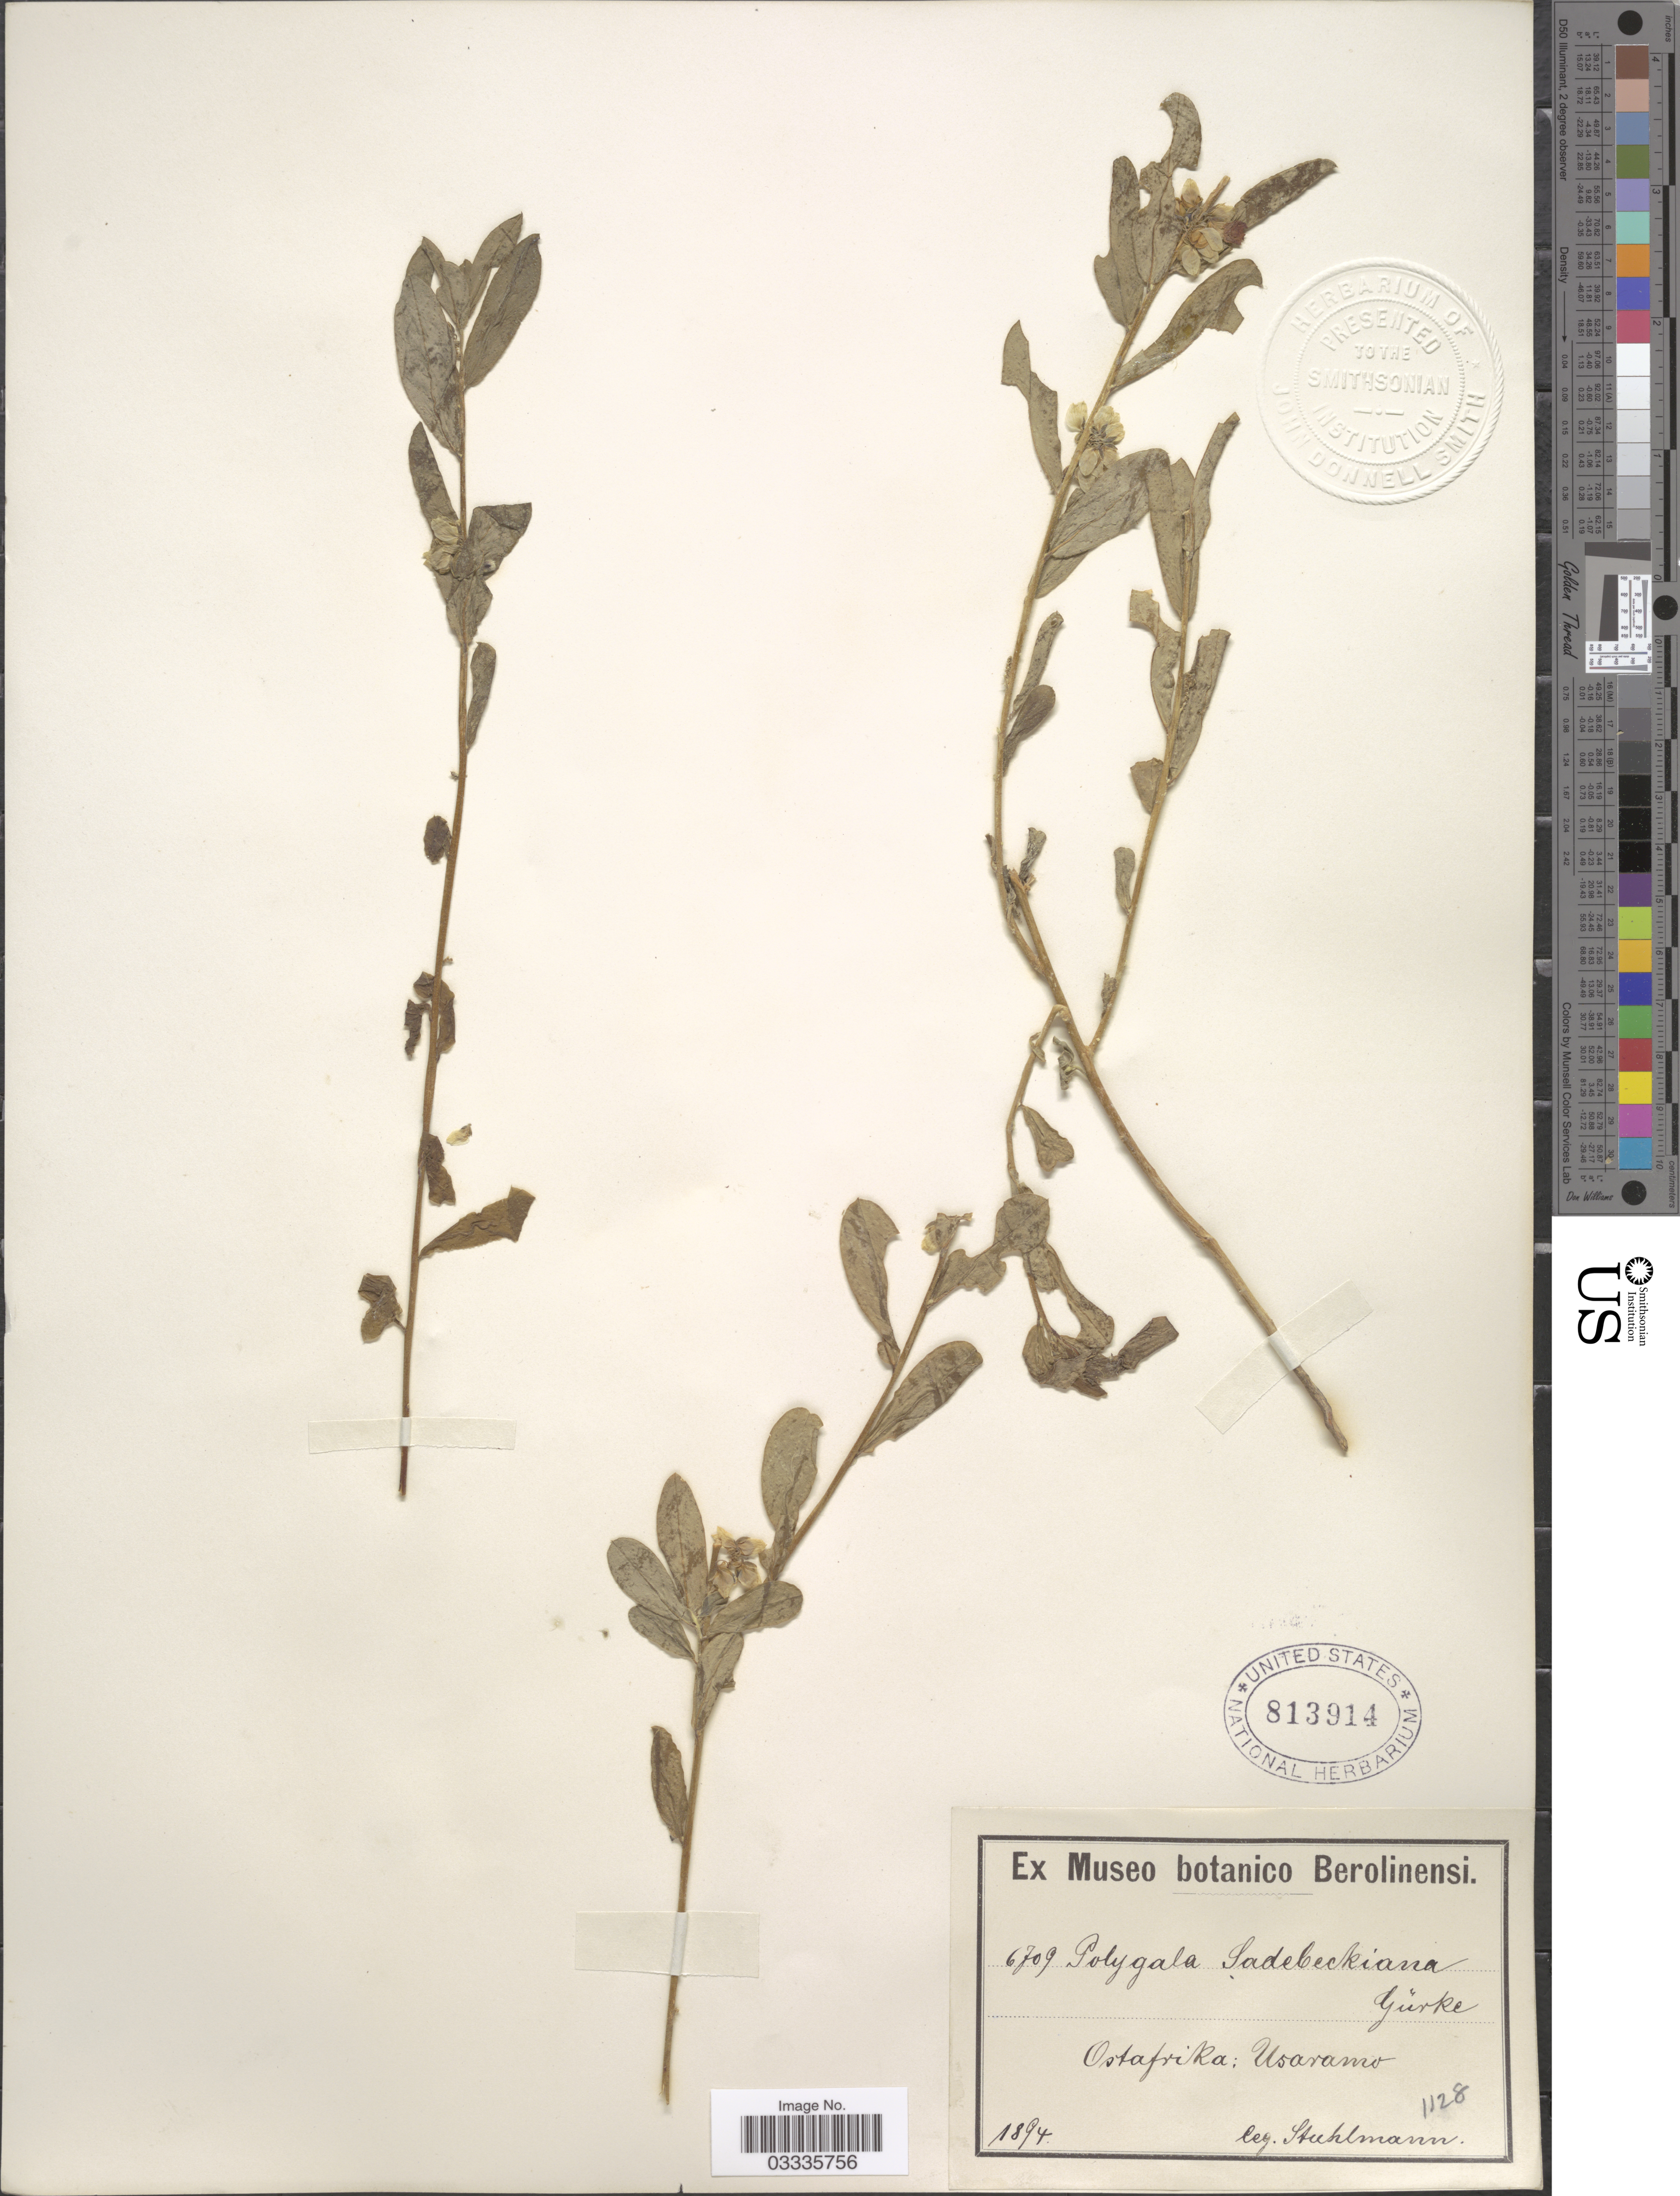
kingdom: Plantae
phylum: Tracheophyta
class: Magnoliopsida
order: Fabales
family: Polygalaceae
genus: Polygala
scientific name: Polygala sadebeckaina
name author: Gürke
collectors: -. Stuhlmann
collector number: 6709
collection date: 1894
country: Tanzania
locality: Ostafrica: Usaramo.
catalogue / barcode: US 813914